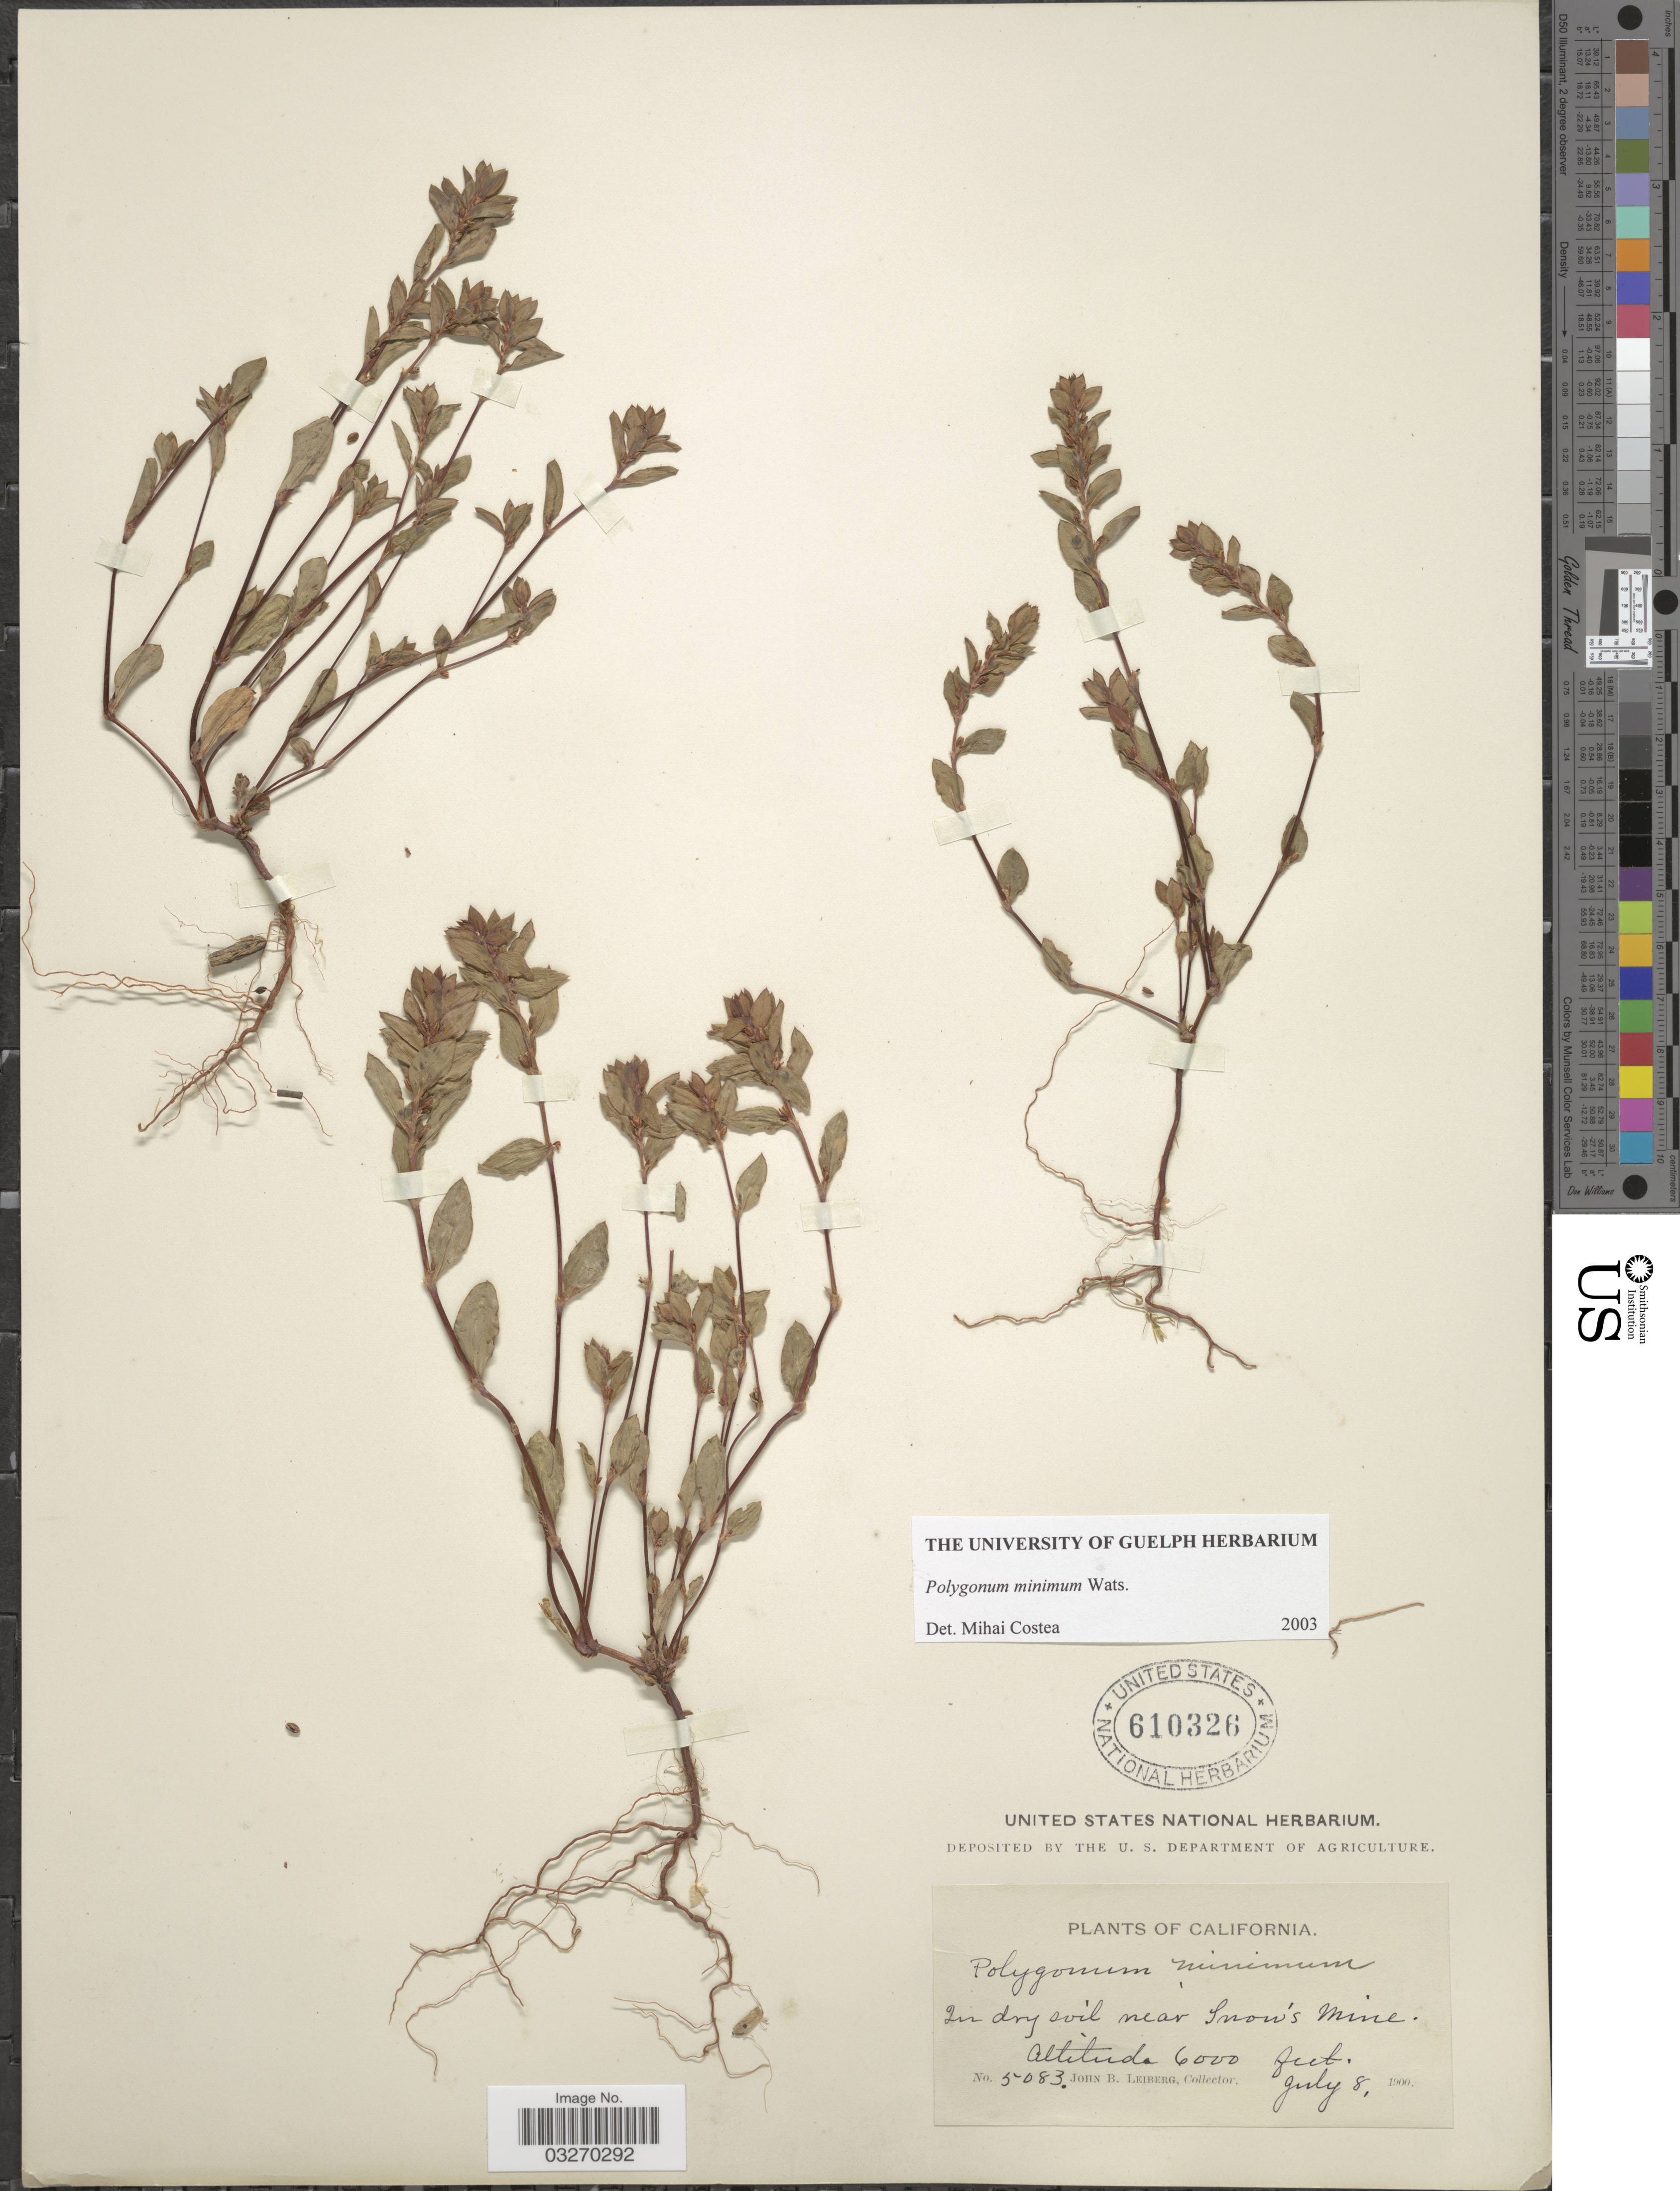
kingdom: Plantae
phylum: Tracheophyta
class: Magnoliopsida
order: Caryophyllales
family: Polygonaceae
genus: Polygonum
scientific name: Polygonum minimum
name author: S. Watson in C. King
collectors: J. B. Leiberg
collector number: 5083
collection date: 1900-07-08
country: United States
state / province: California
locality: In dry soil near Snow's Mine.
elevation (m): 1829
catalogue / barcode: US 610326